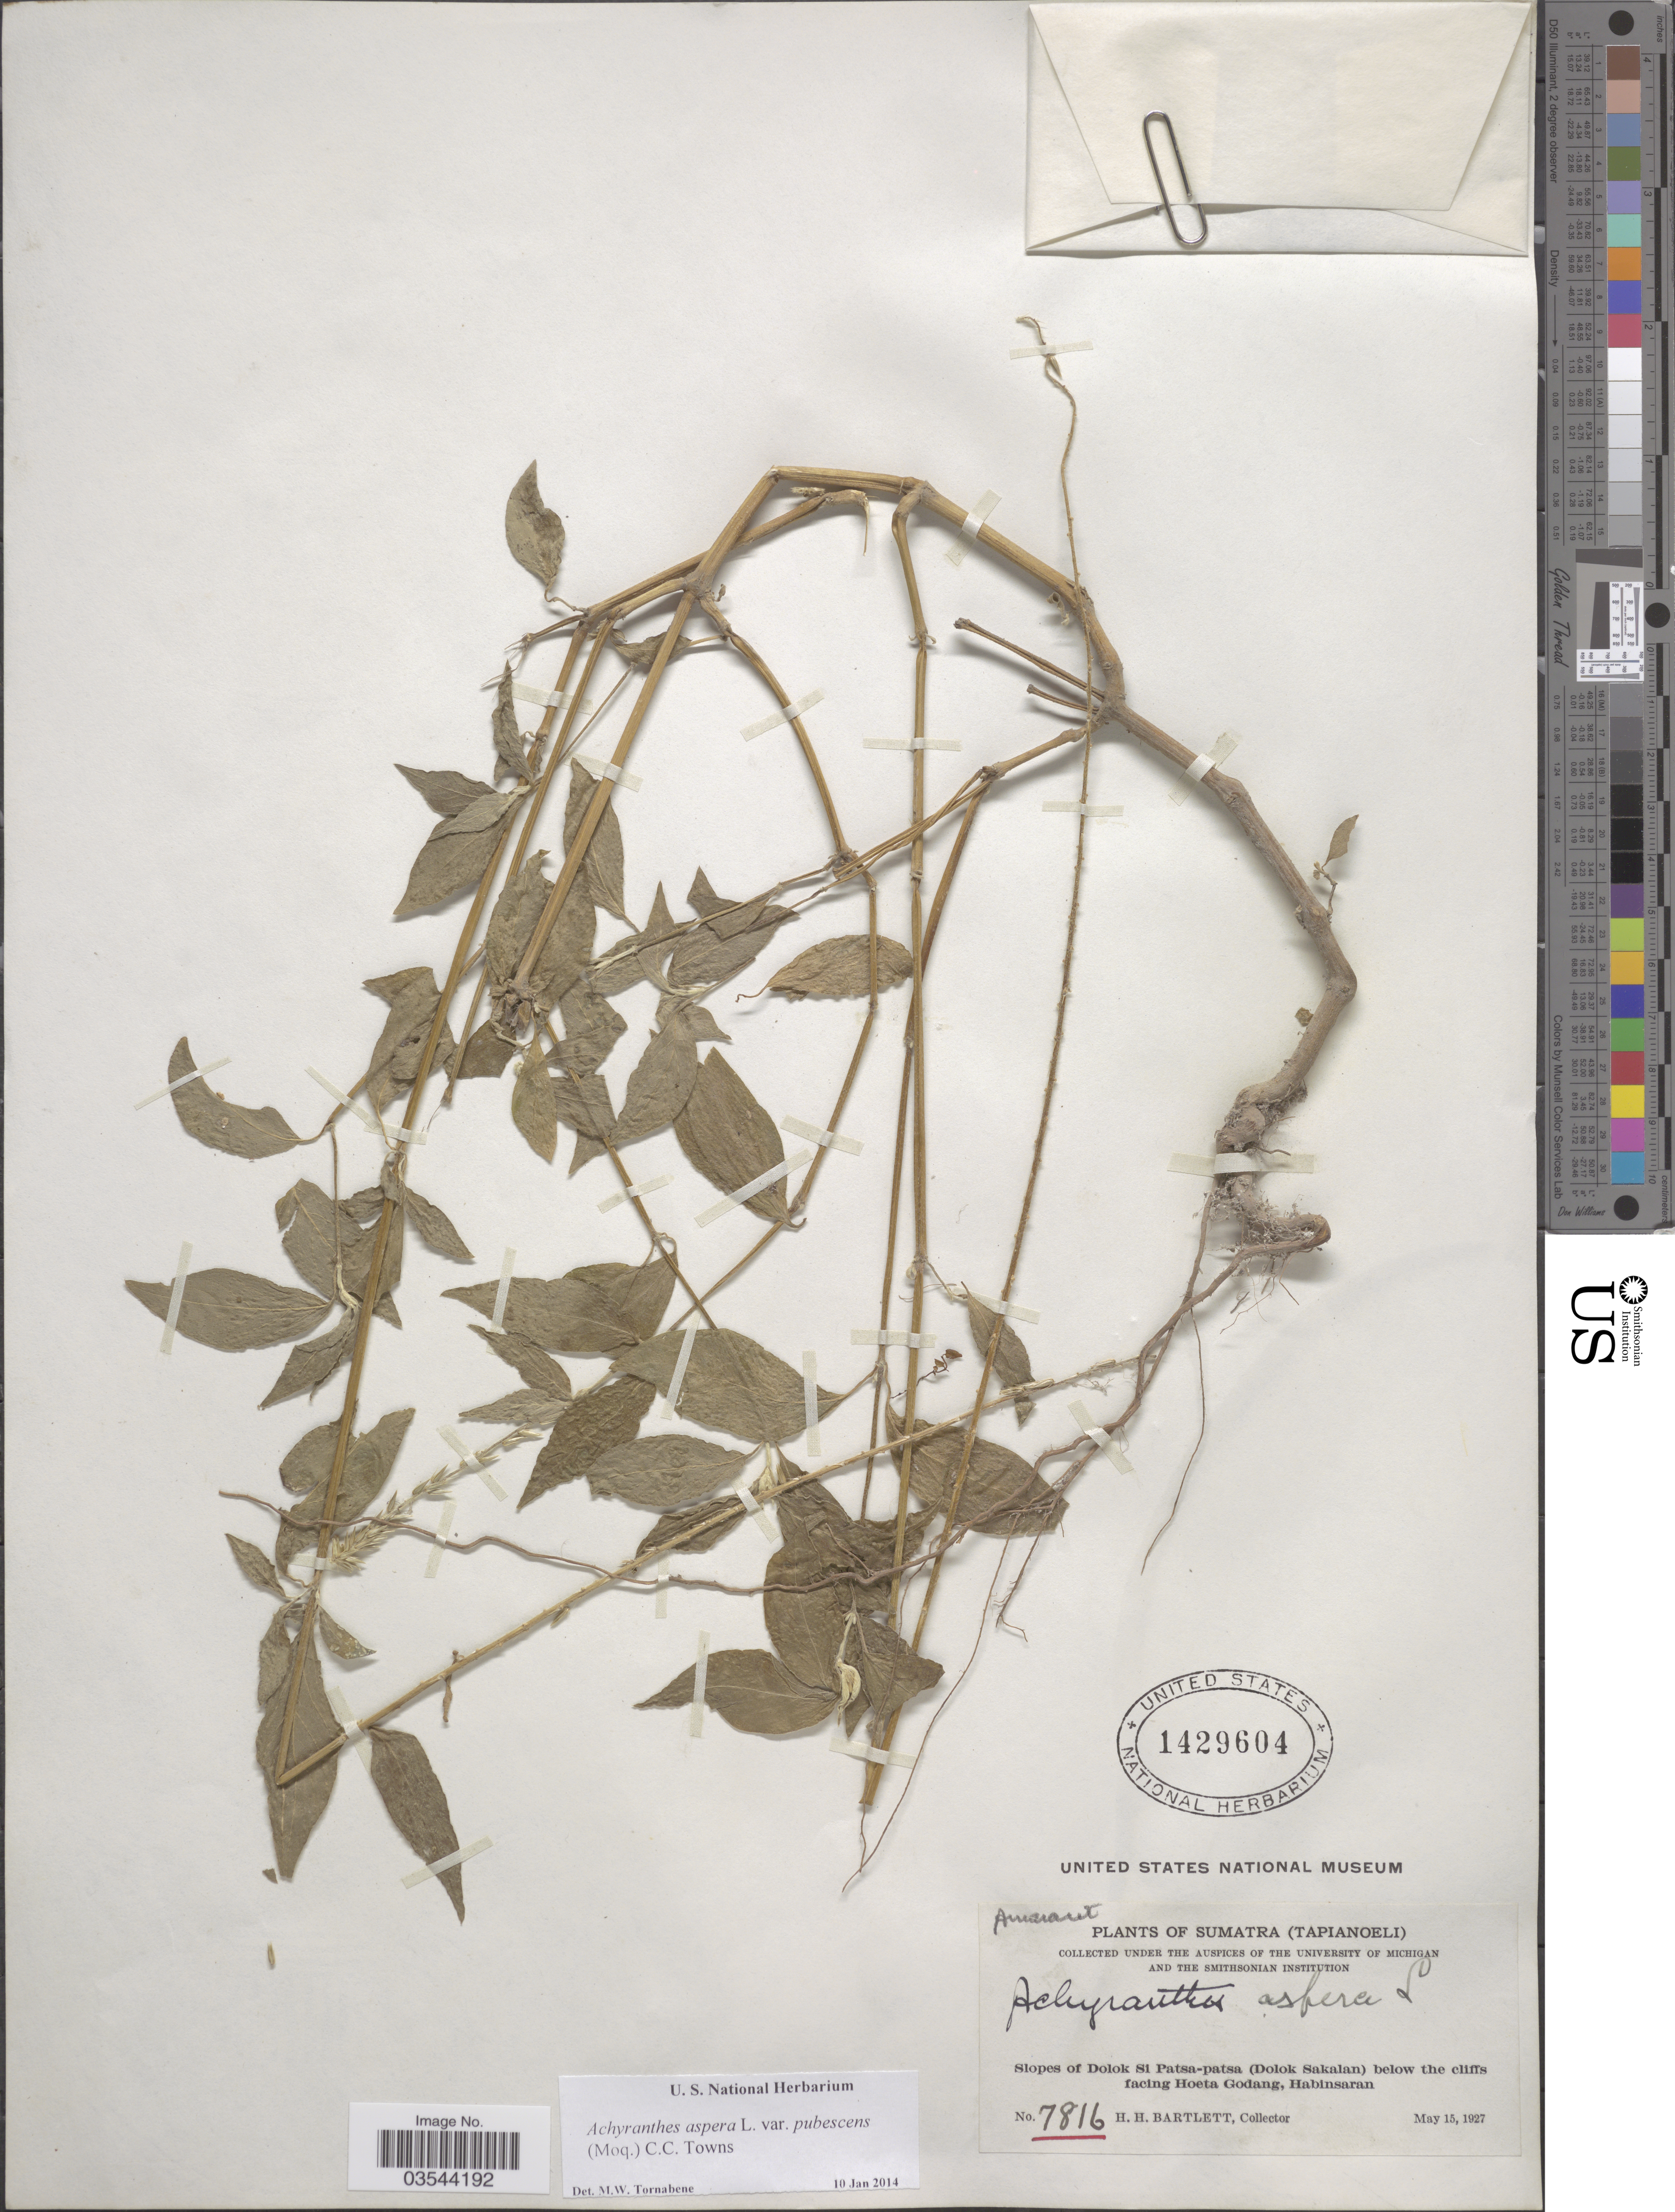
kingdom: Plantae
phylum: Tracheophyta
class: Magnoliopsida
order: Caryophyllales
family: Amaranthaceae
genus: Achyranthes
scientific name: Achyranthes aspera var. pubescens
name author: (Moq.) M. Gómez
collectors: H. H. Bartlett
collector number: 7816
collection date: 1927-05-15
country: Indonesia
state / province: Sumatra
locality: Sumatra (Tapianoeli). Slopes of Dolok Si Patsa-patsa (Dolok Sakalan) below the cliffs facing Hoeta Godang, Habinsaran.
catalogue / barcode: US 1429604